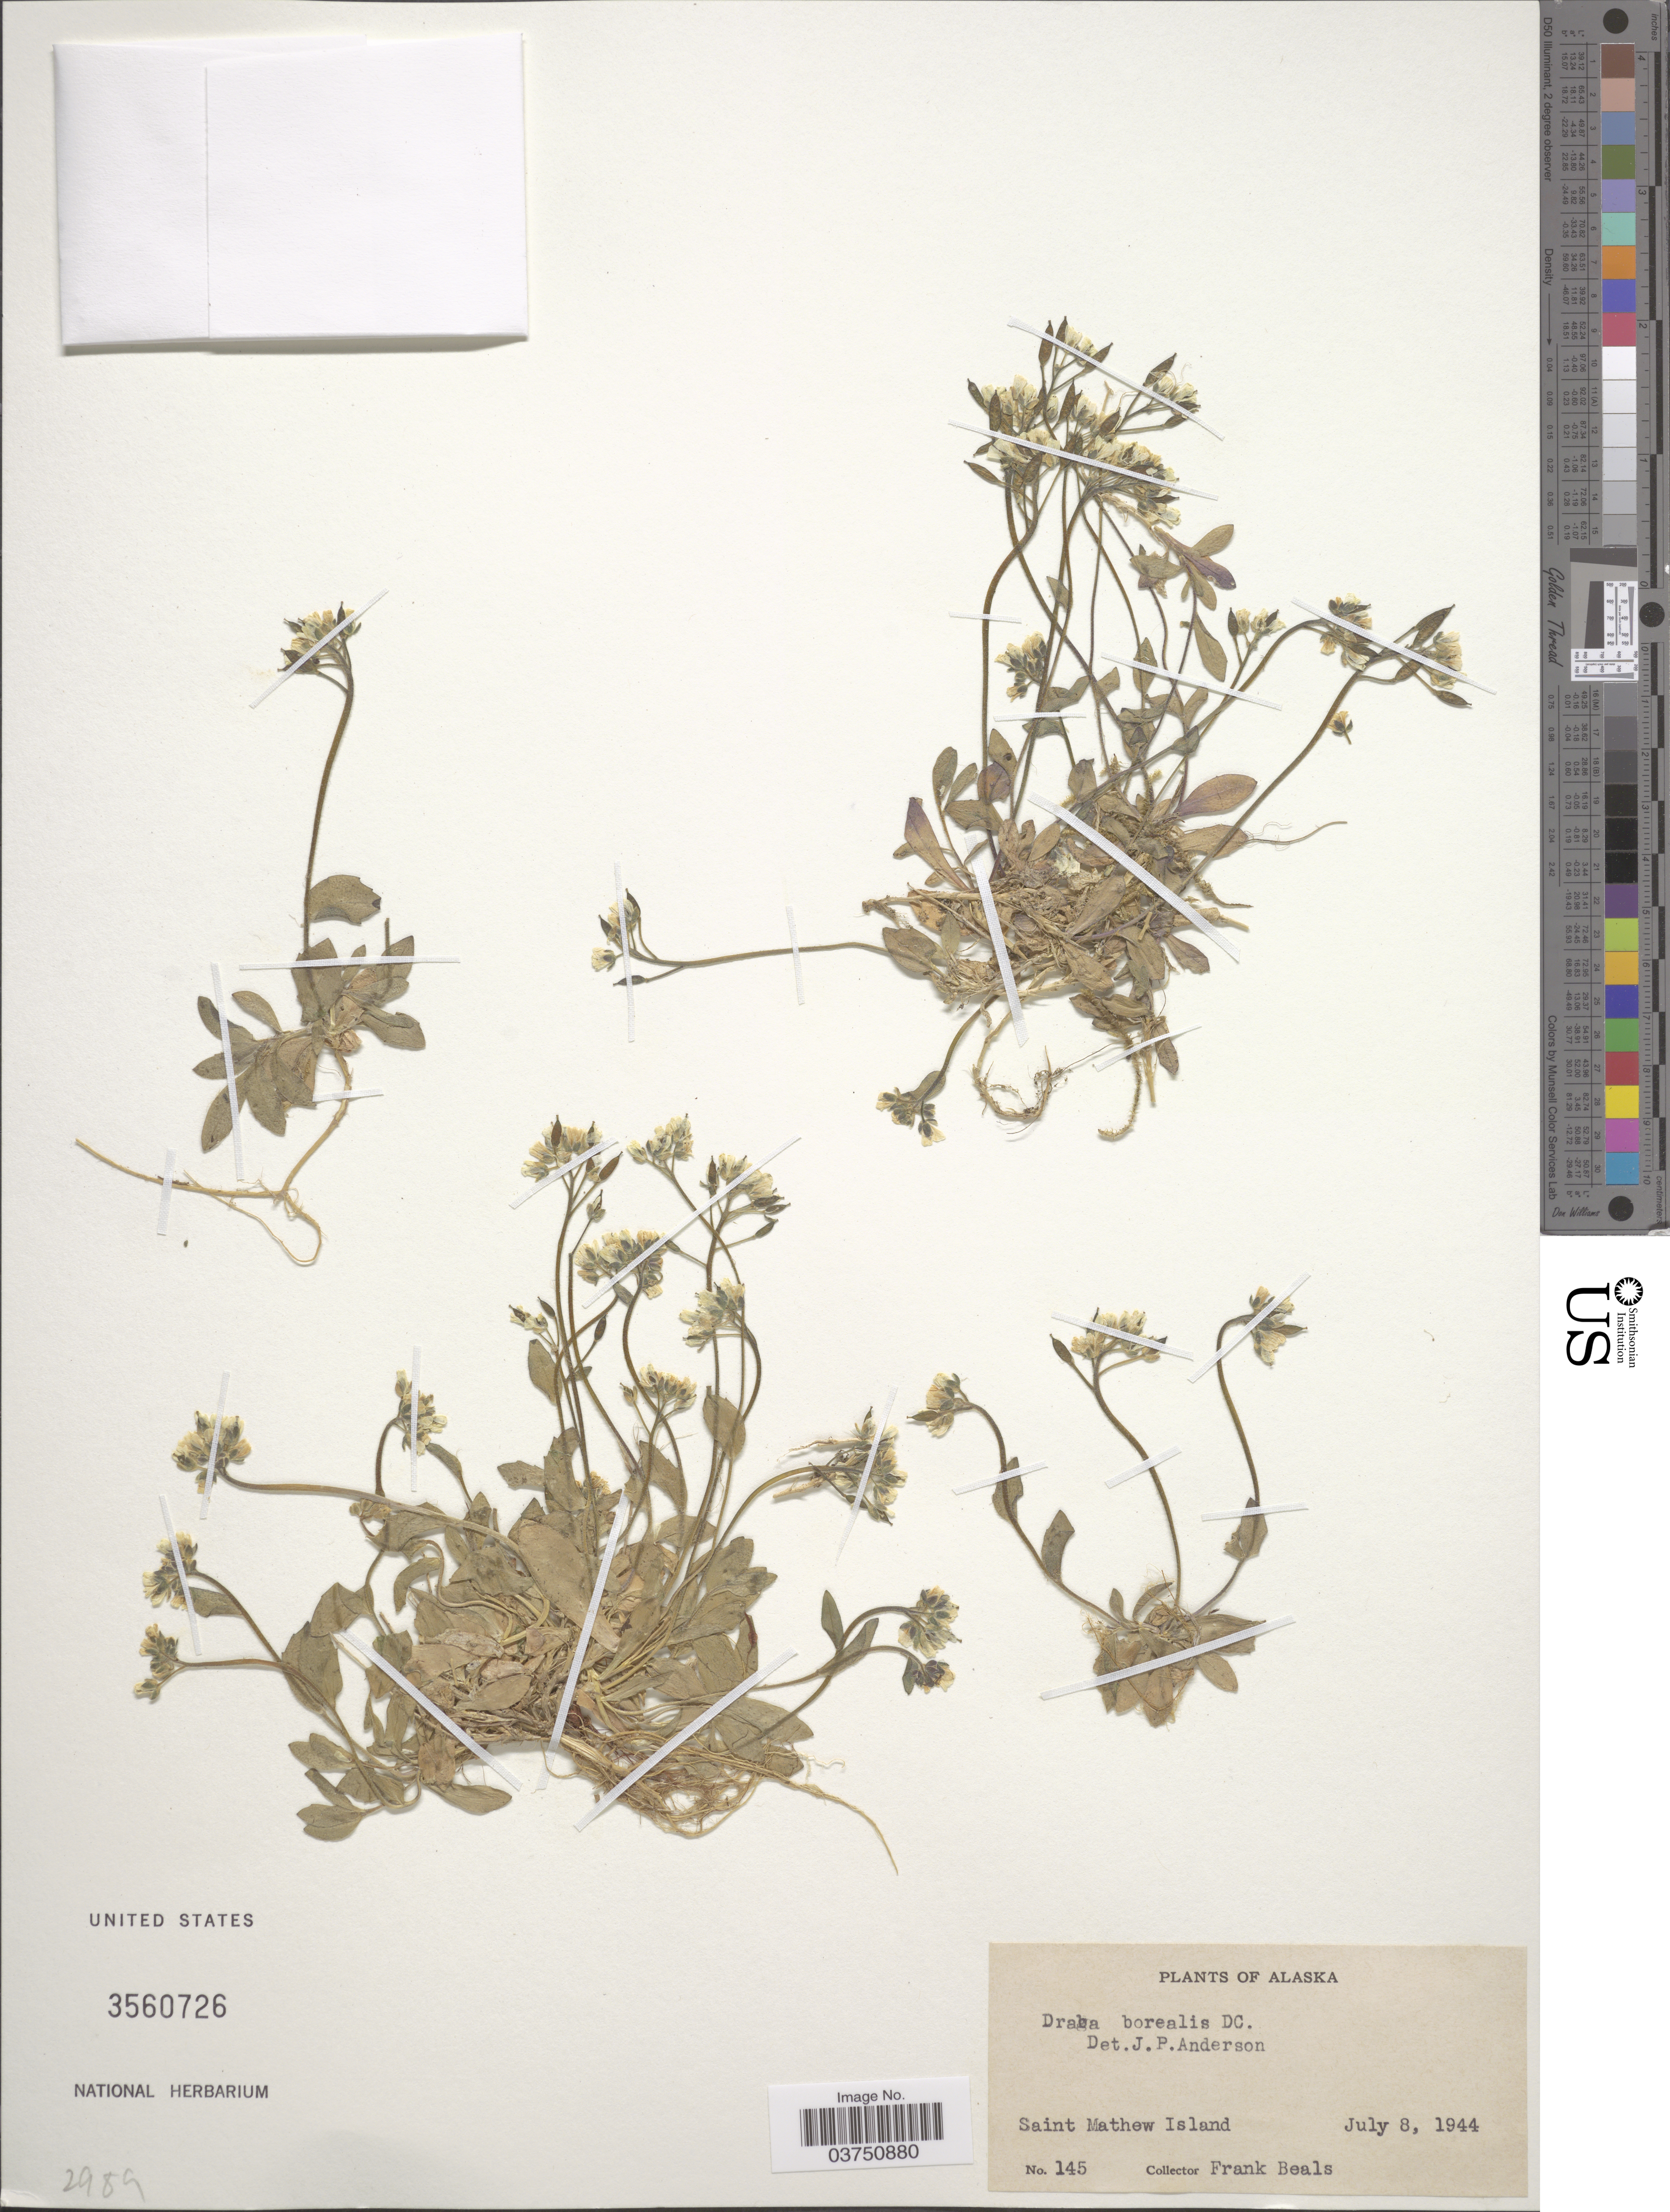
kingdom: Plantae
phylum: Tracheophyta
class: Magnoliopsida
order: Brassicales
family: Brassicaceae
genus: Draba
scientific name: Draba borealis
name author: DC.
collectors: F. Beals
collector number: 145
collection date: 1944-07-08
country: United States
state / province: Alaska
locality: Saint Mathew Island.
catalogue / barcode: US 3560726